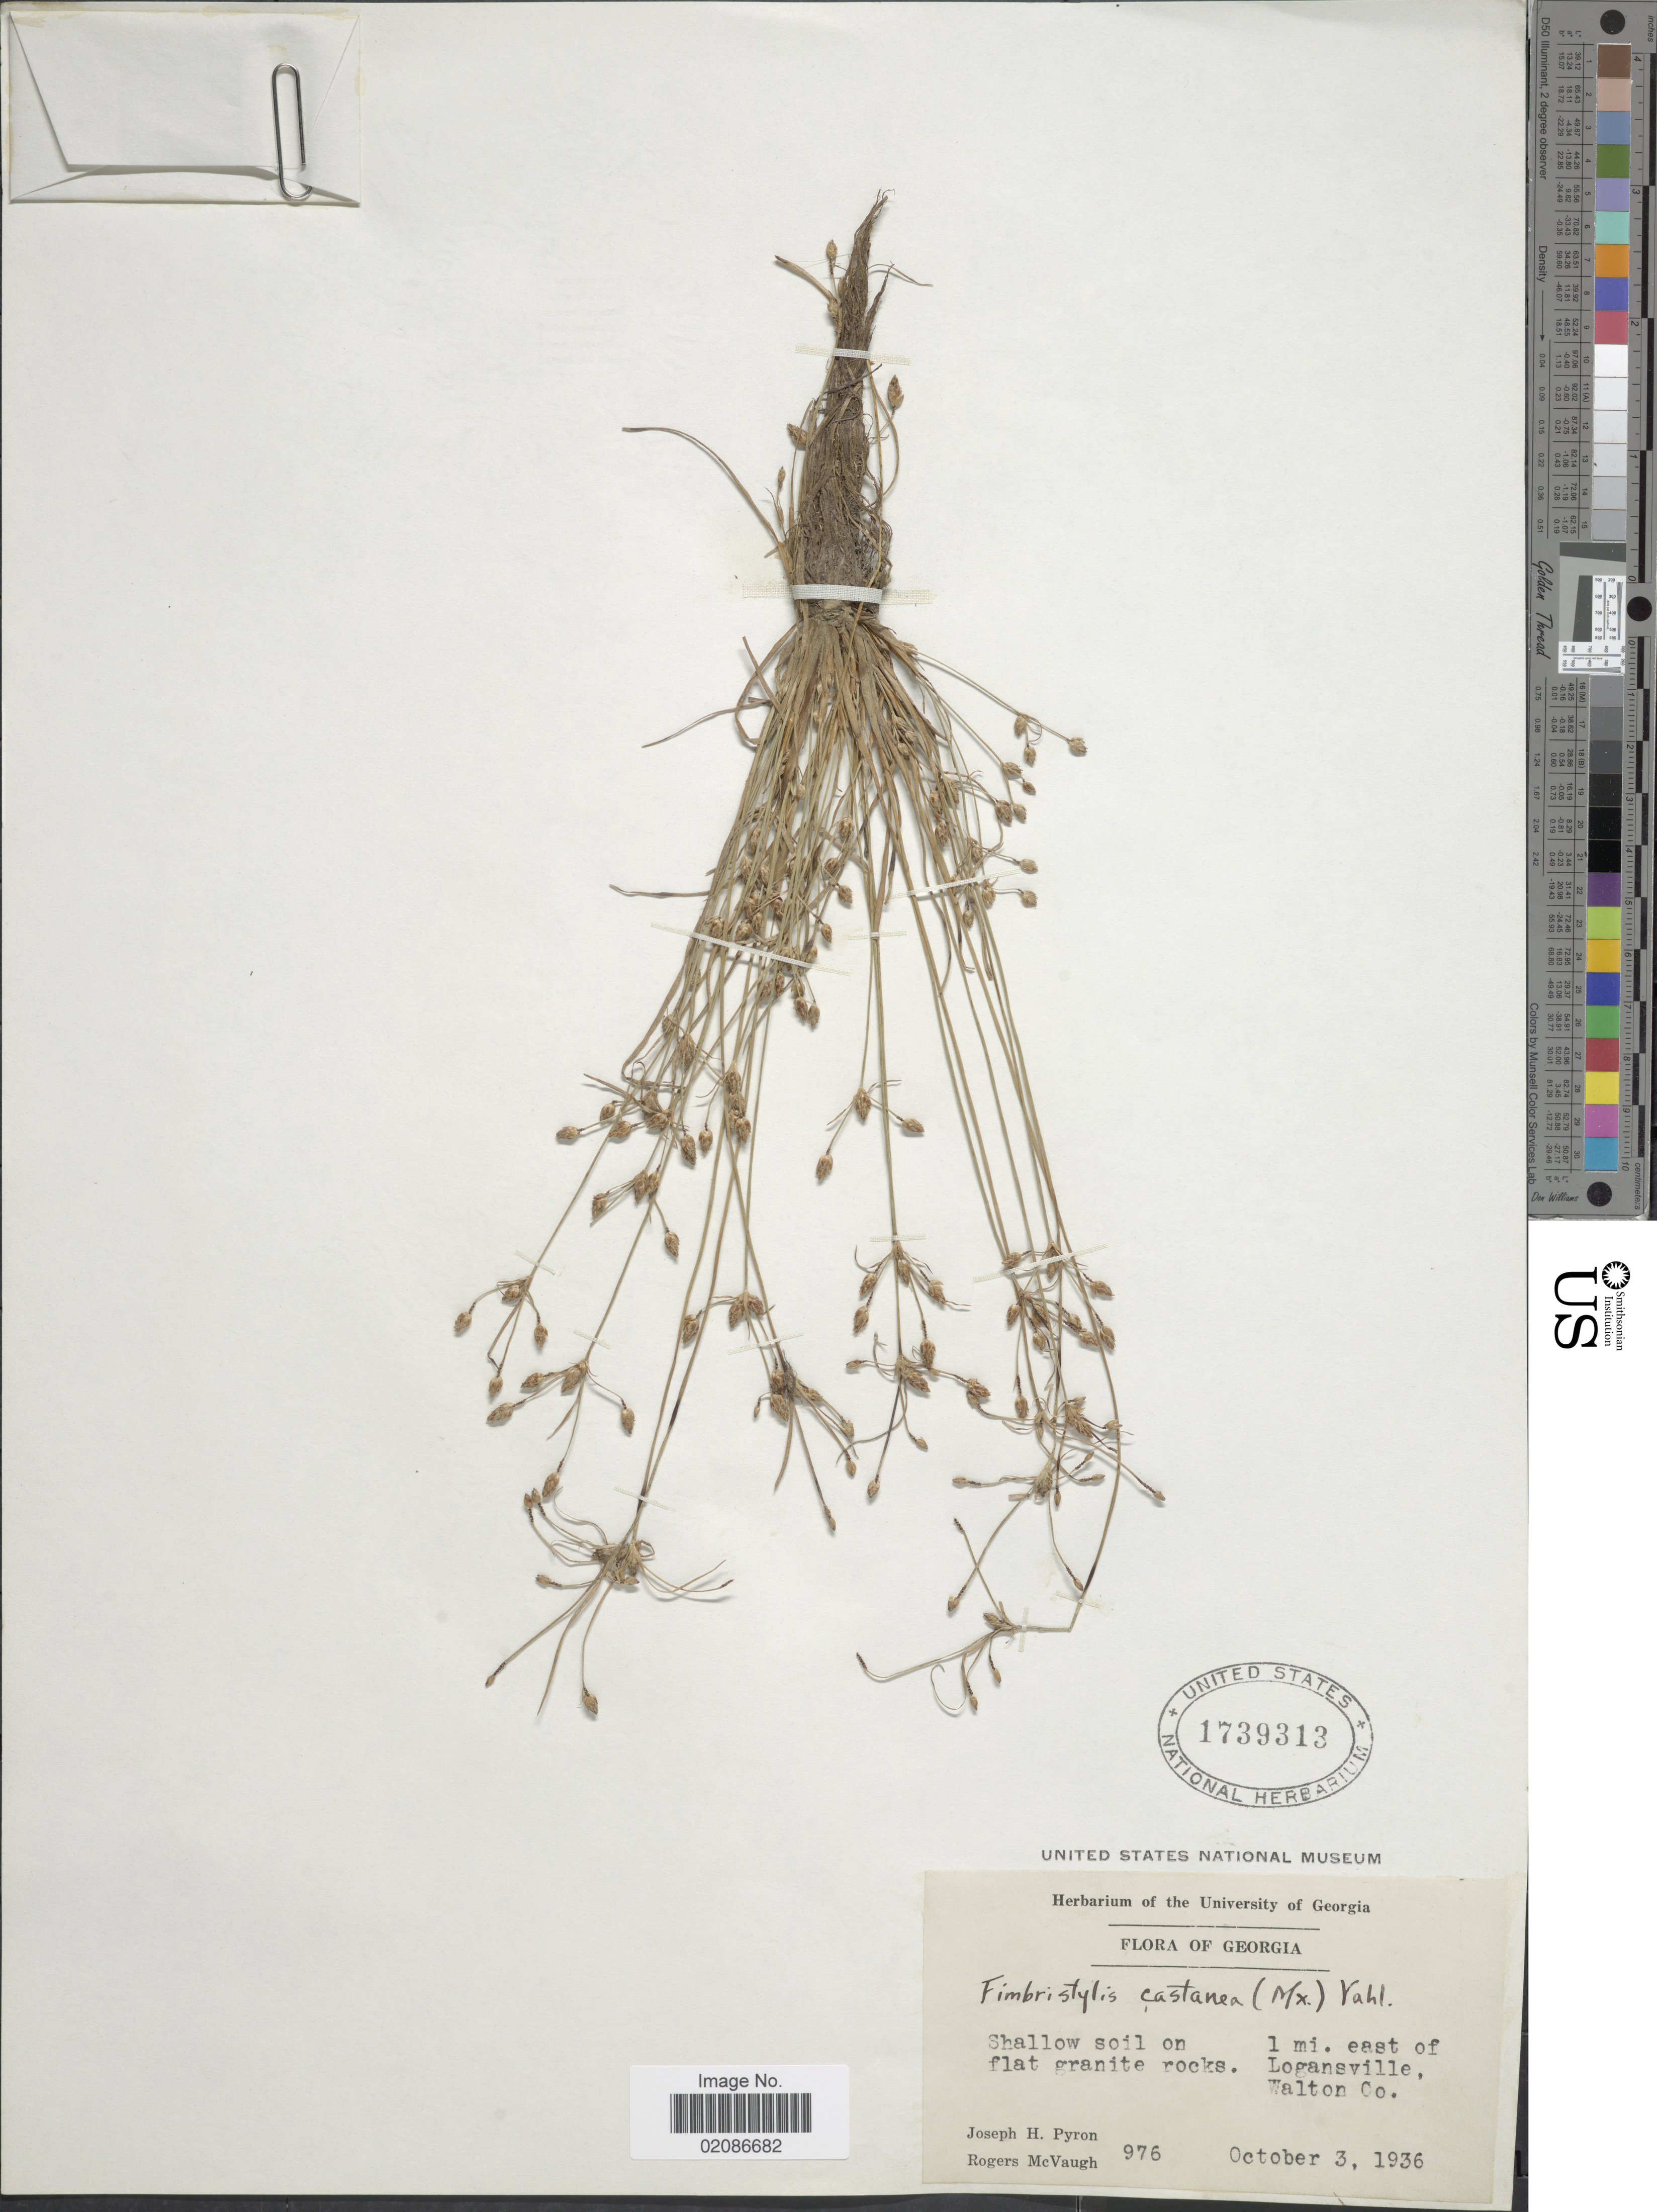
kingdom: Plantae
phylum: Tracheophyta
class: Liliopsida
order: Poales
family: Cyperaceae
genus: Fimbristylis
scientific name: Fimbristylis dichotoma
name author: (L.) Vahl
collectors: J. H. Pyron & R. McVaugh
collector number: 976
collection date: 1936-10-03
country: United States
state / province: Georgia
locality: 1 mi. east of Logansville, Walton Co.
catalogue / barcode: US 1739313